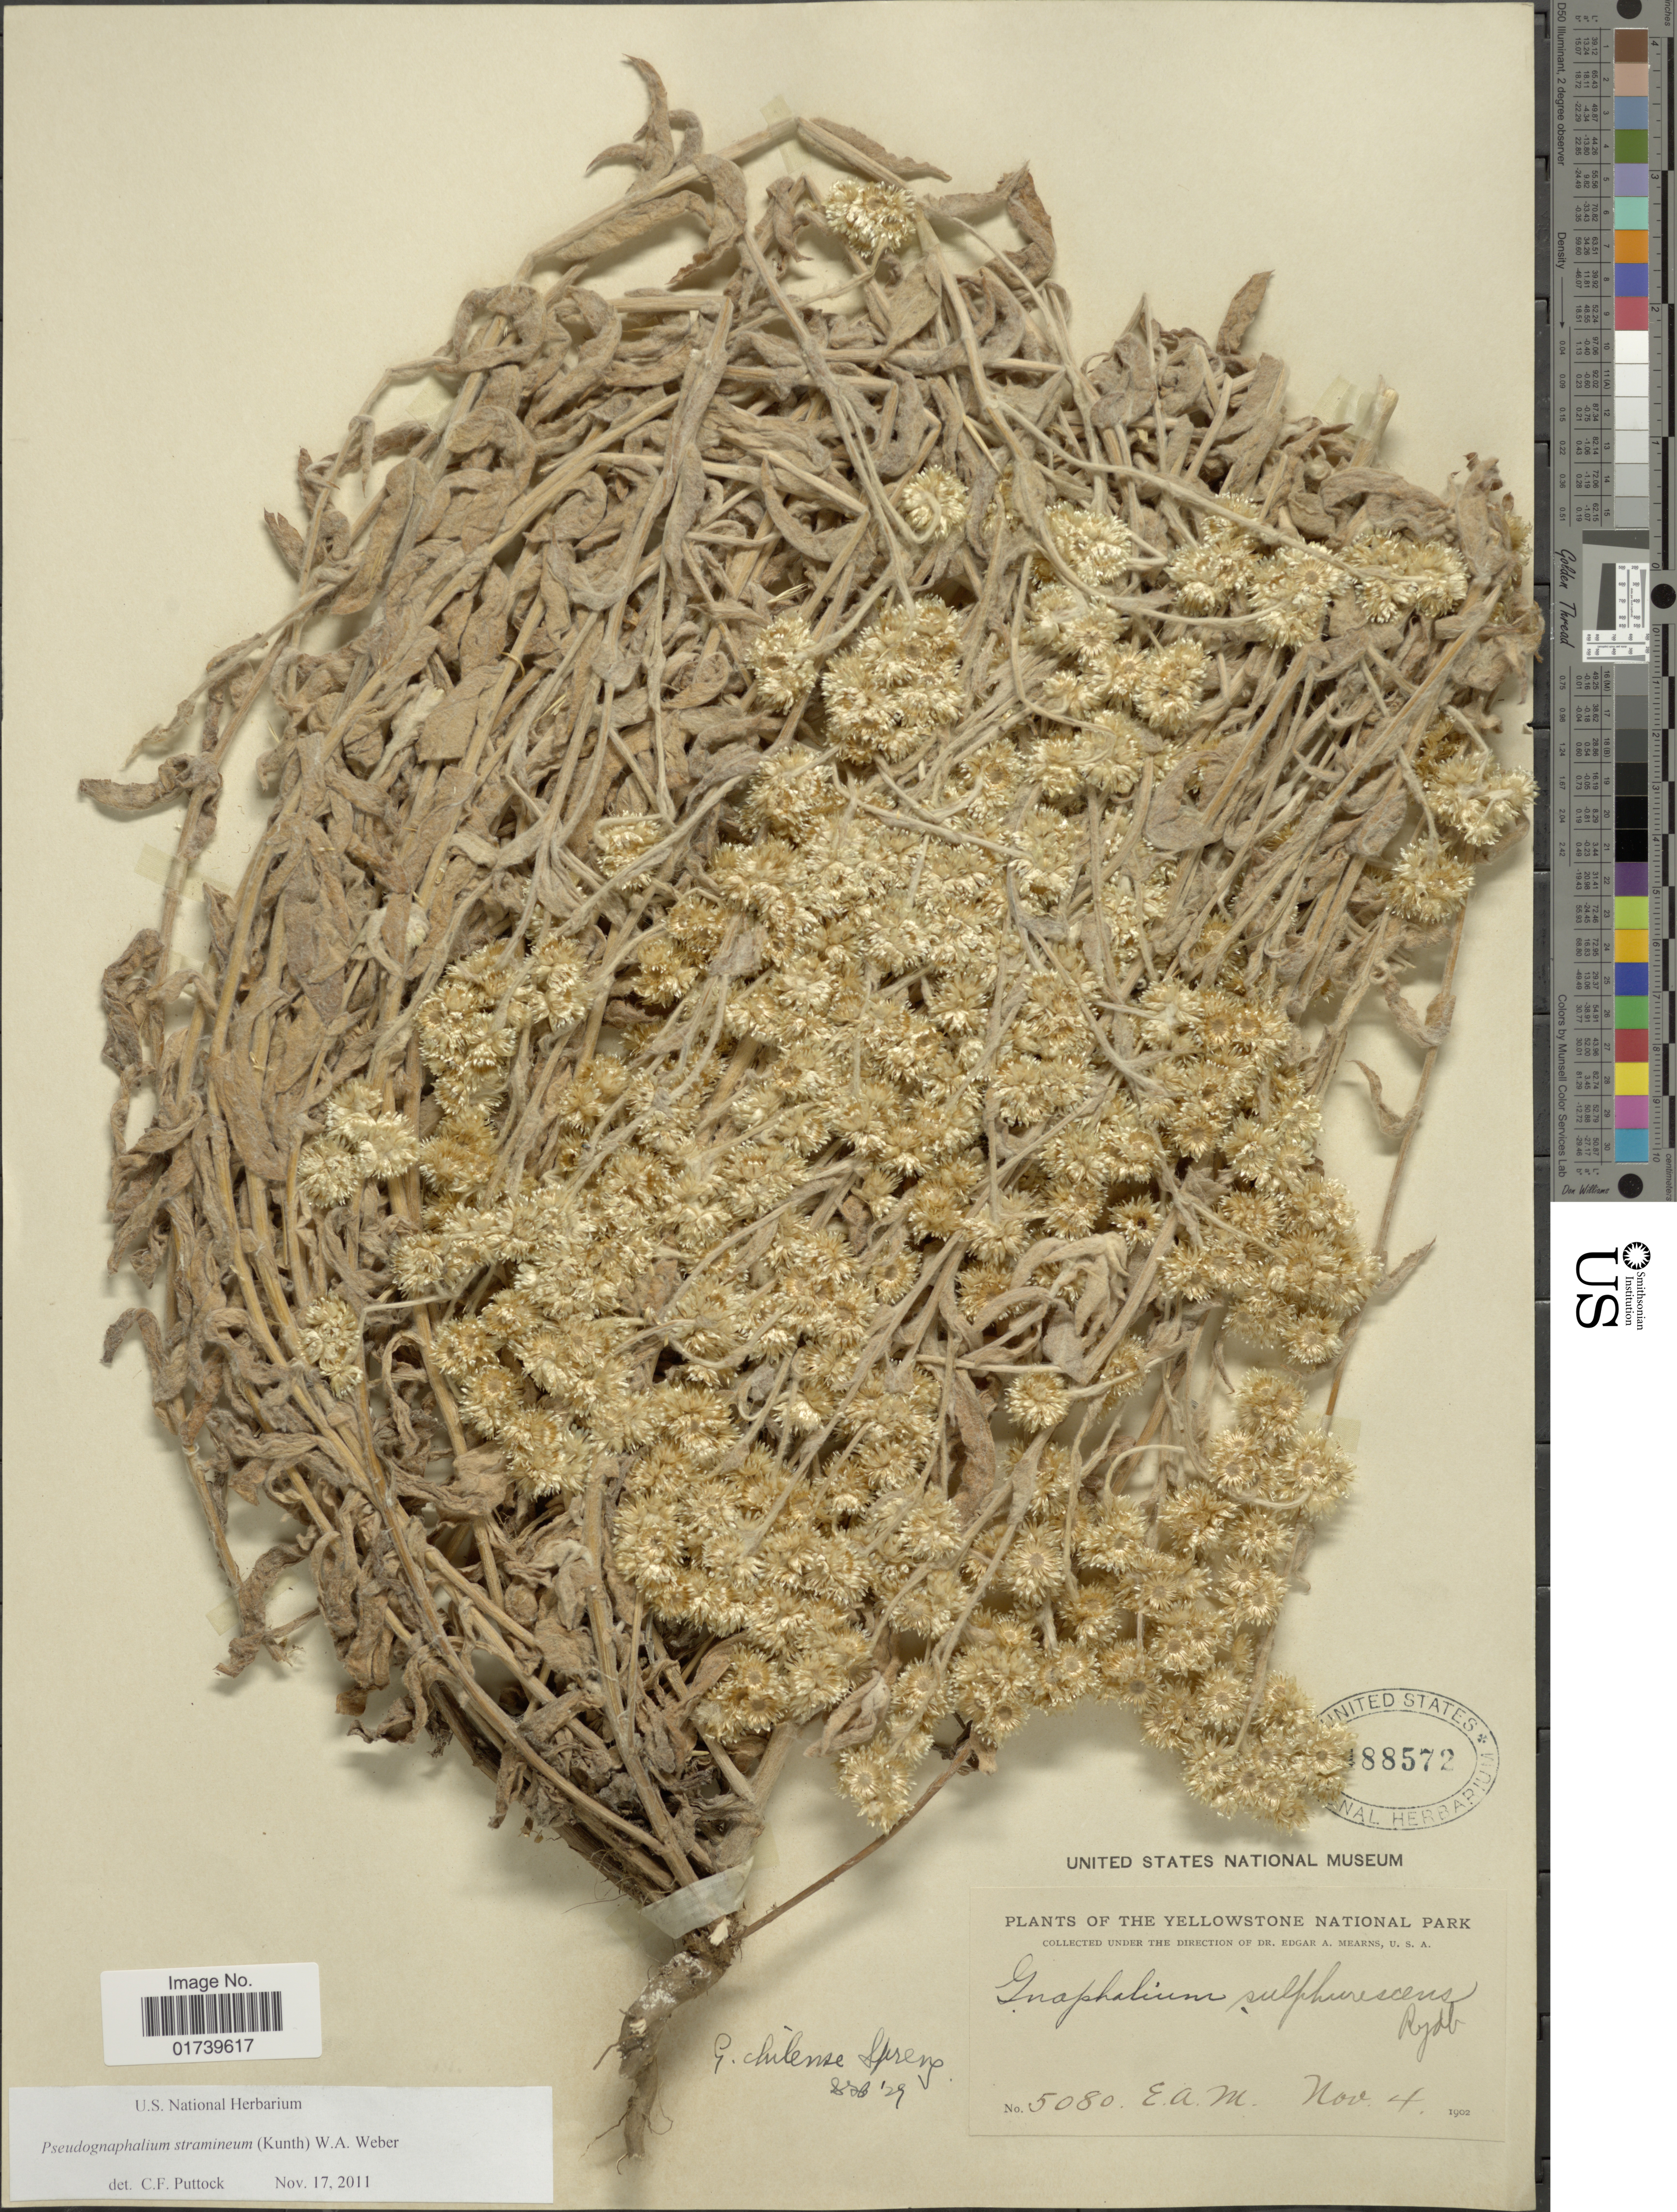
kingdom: Plantae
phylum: Tracheophyta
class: Magnoliopsida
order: Asterales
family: Asteraceae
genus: Pseudognaphalium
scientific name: Pseudognaphalium stramineum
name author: (Kunth) Anderb.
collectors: E. A. Mearns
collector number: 5080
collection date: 1902-11-04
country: United States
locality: Yellowstone National Park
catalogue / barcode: US 488572